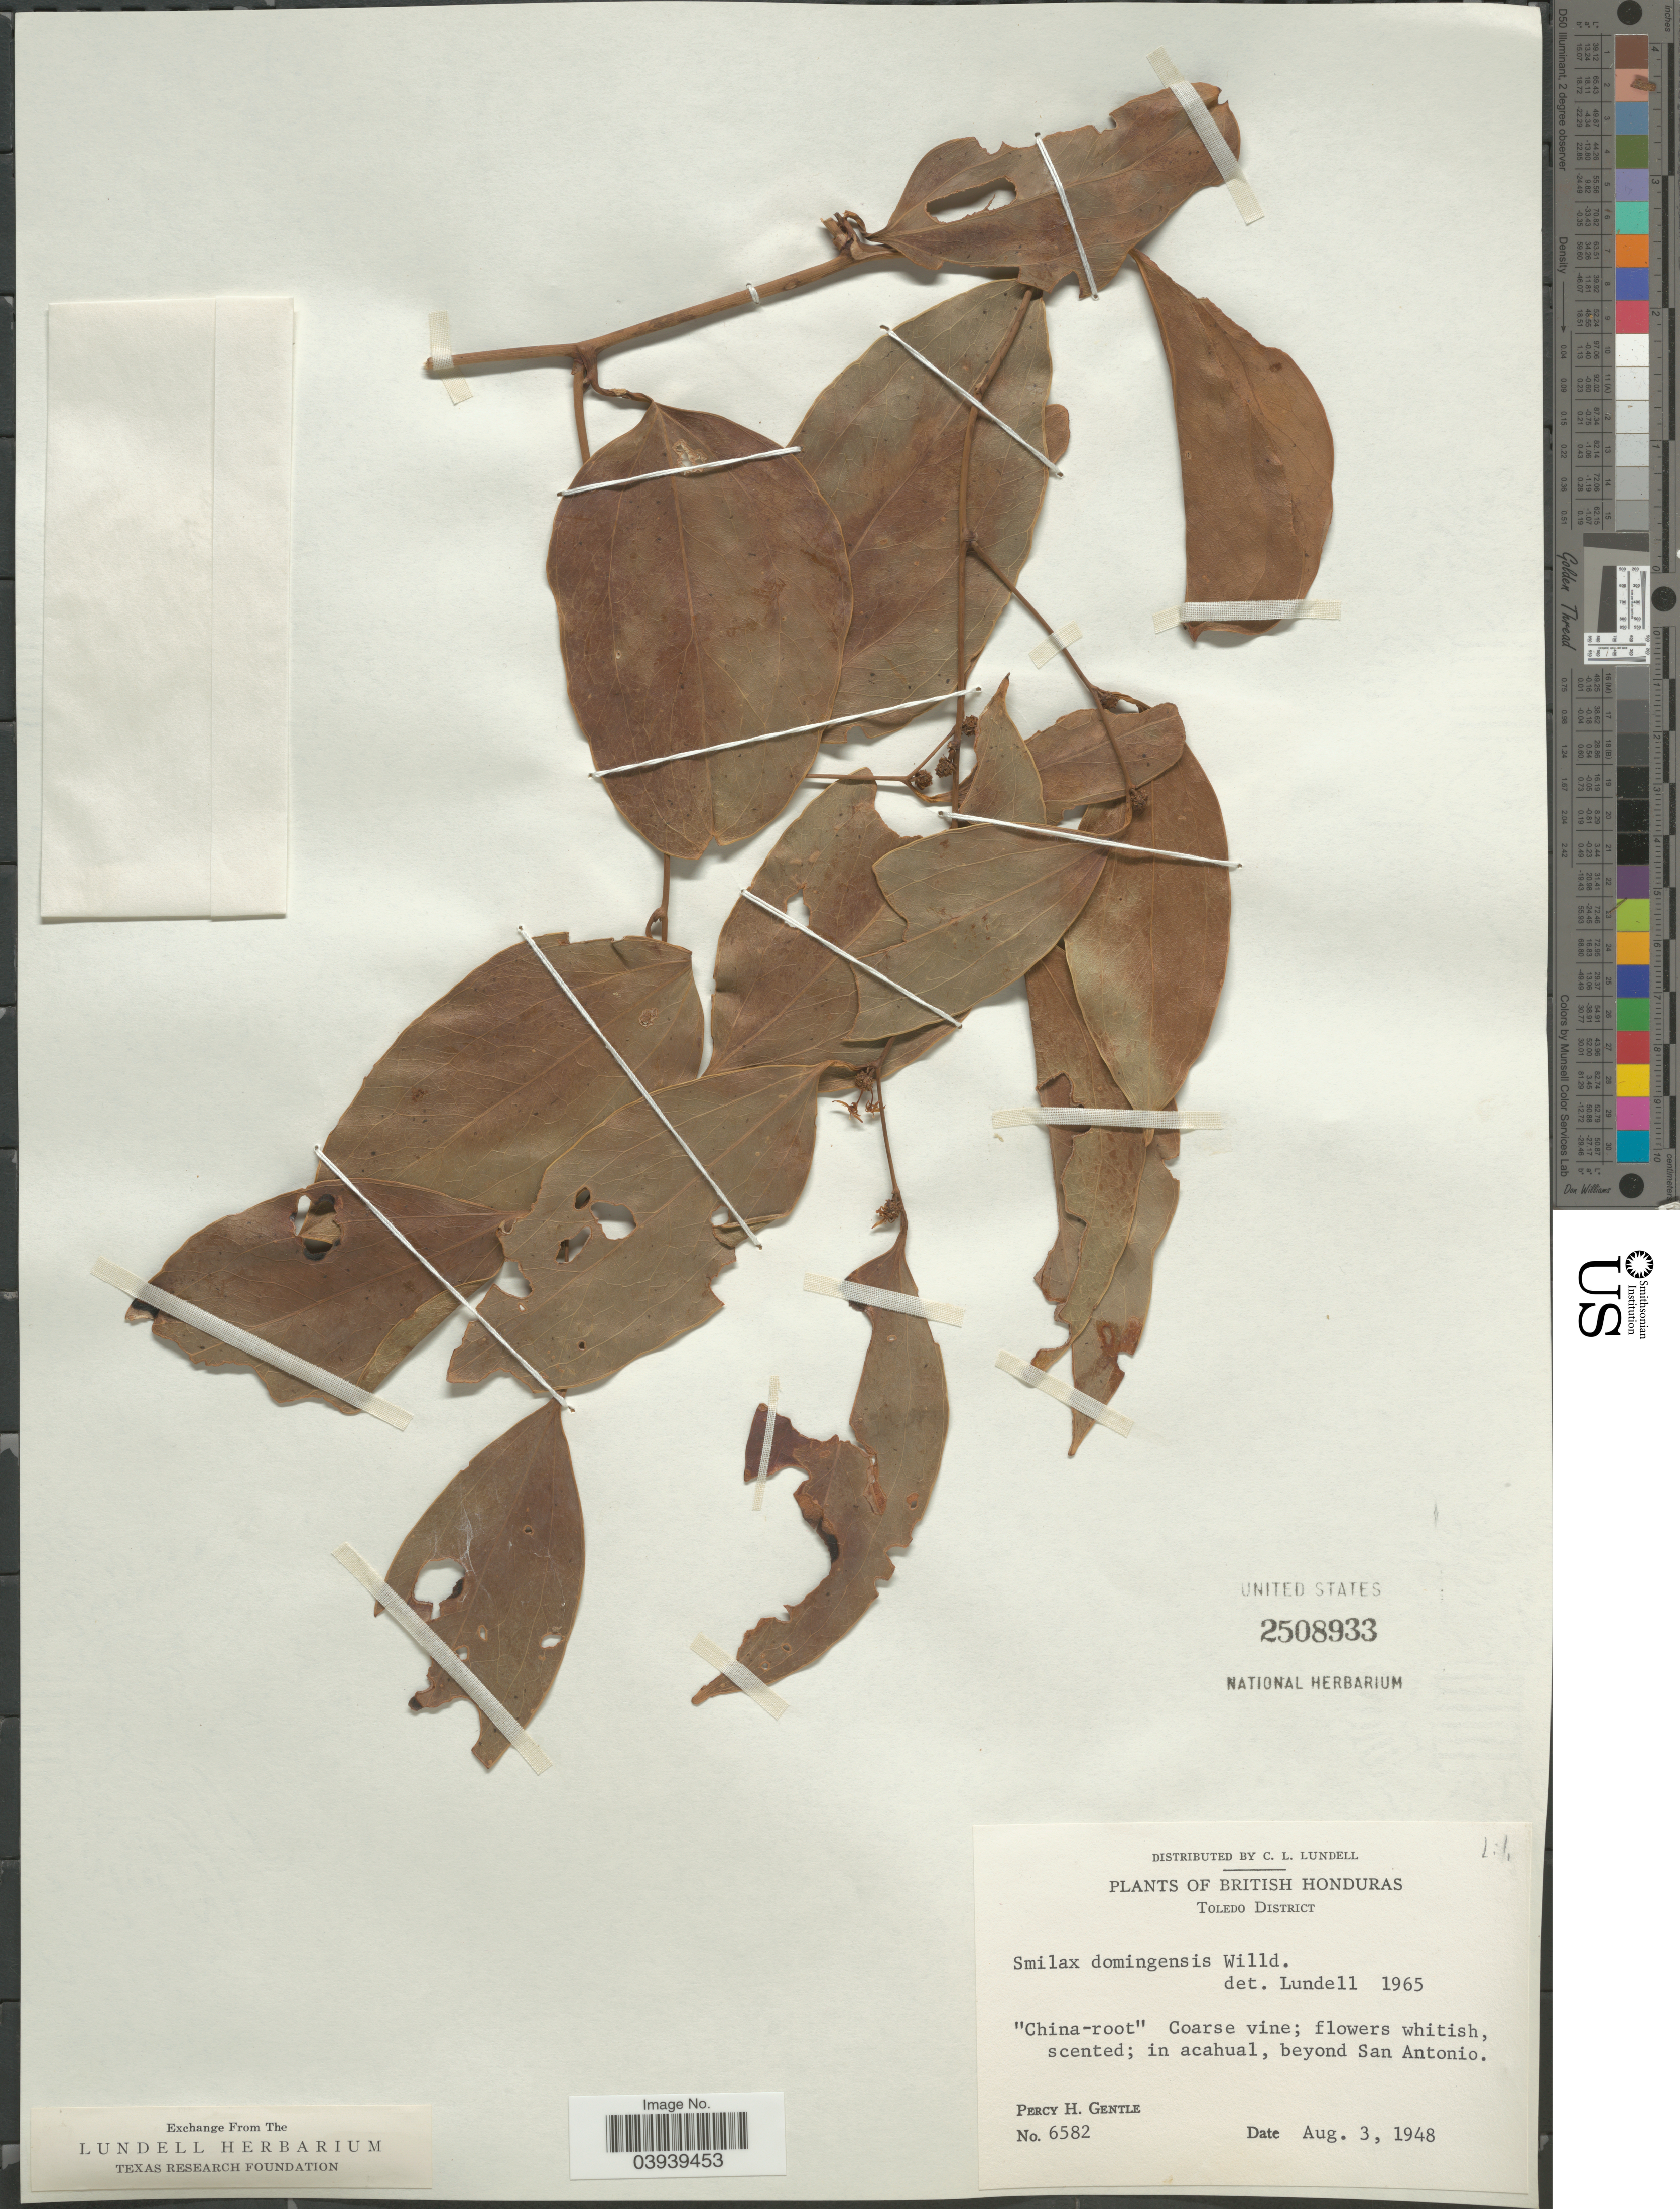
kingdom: Plantae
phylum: Tracheophyta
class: Liliopsida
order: Liliales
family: Smilacaceae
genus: Smilax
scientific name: Smilax domingensis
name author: Willd.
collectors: P. H. Gentle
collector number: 6582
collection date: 1948-08-03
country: Belize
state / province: Toledo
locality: British Honduras. Toledo District. Beyond San Antonio.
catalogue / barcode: US 2508933